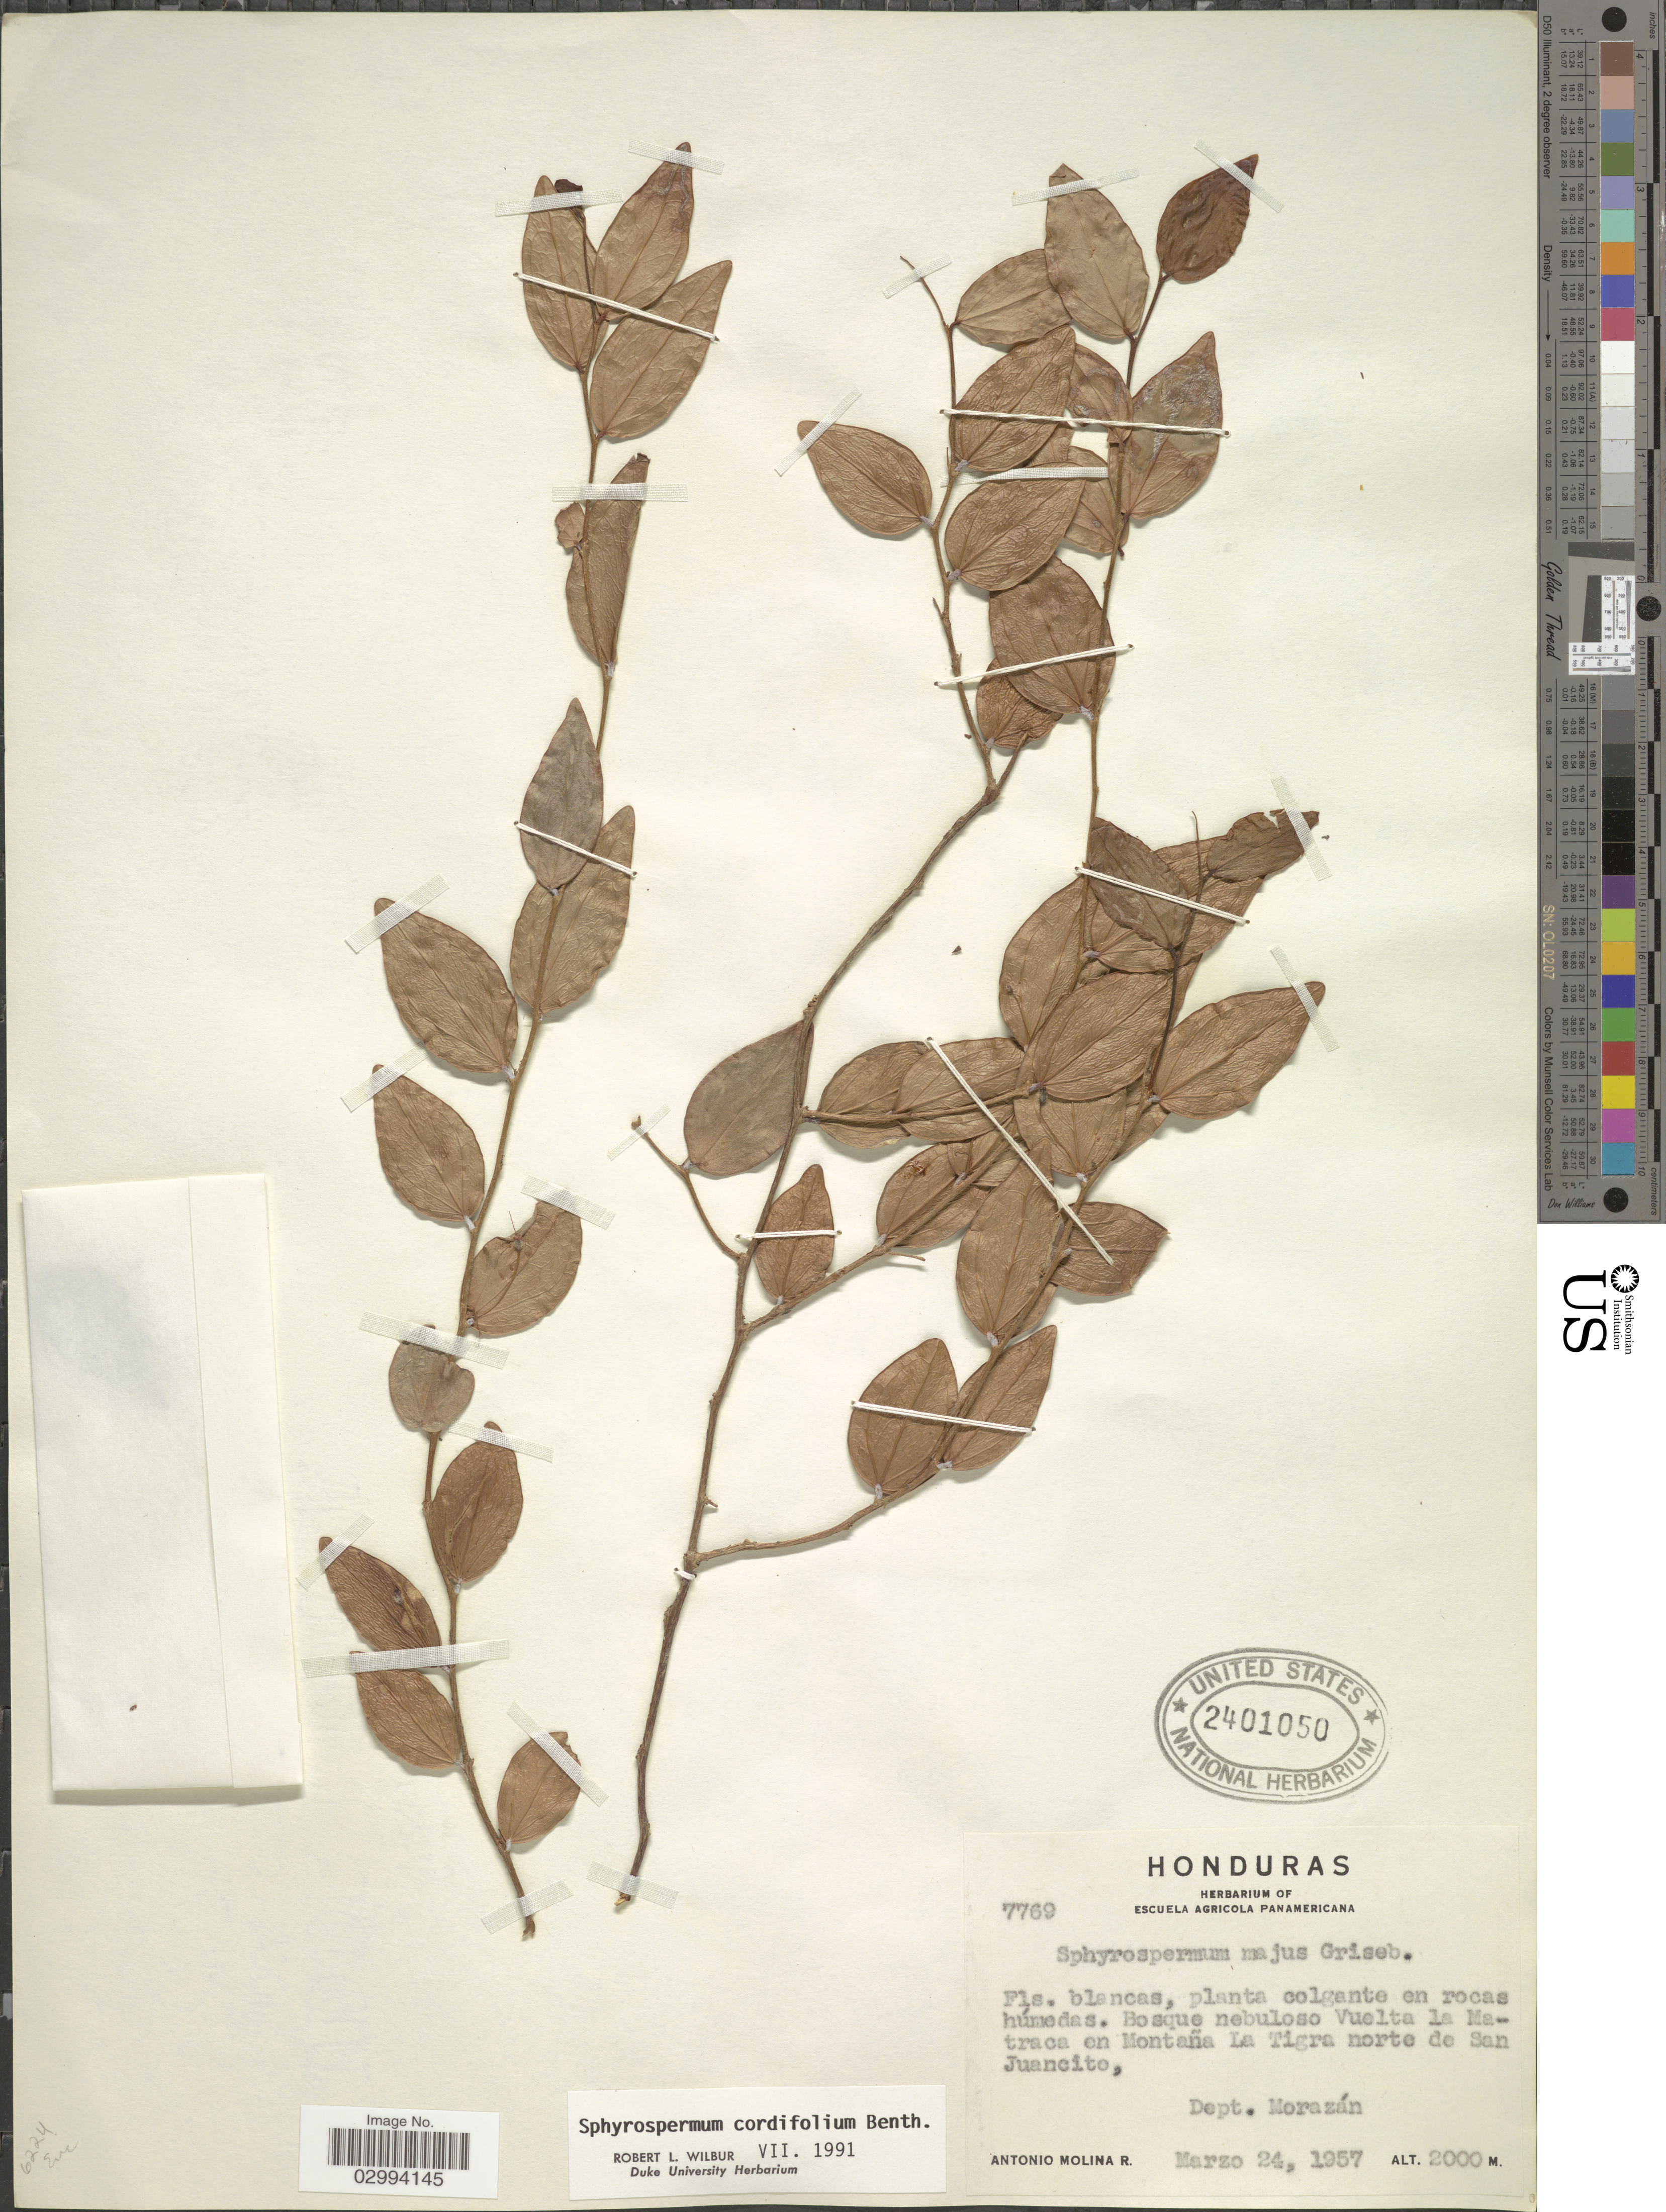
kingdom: Plantae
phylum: Tracheophyta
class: Magnoliopsida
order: Ericales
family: Ericaceae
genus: Sphyrospermum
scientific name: Sphyrospermum cordifolium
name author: Benth.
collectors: A. Molina R.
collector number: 7769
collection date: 1957-03-24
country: Honduras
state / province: Fco. Morazán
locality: Bosque nebuloso Vuelta la Matraca en Montaña La Tigra norte de San Juancito, Dept. Morazán.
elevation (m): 2000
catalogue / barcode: US 2401050